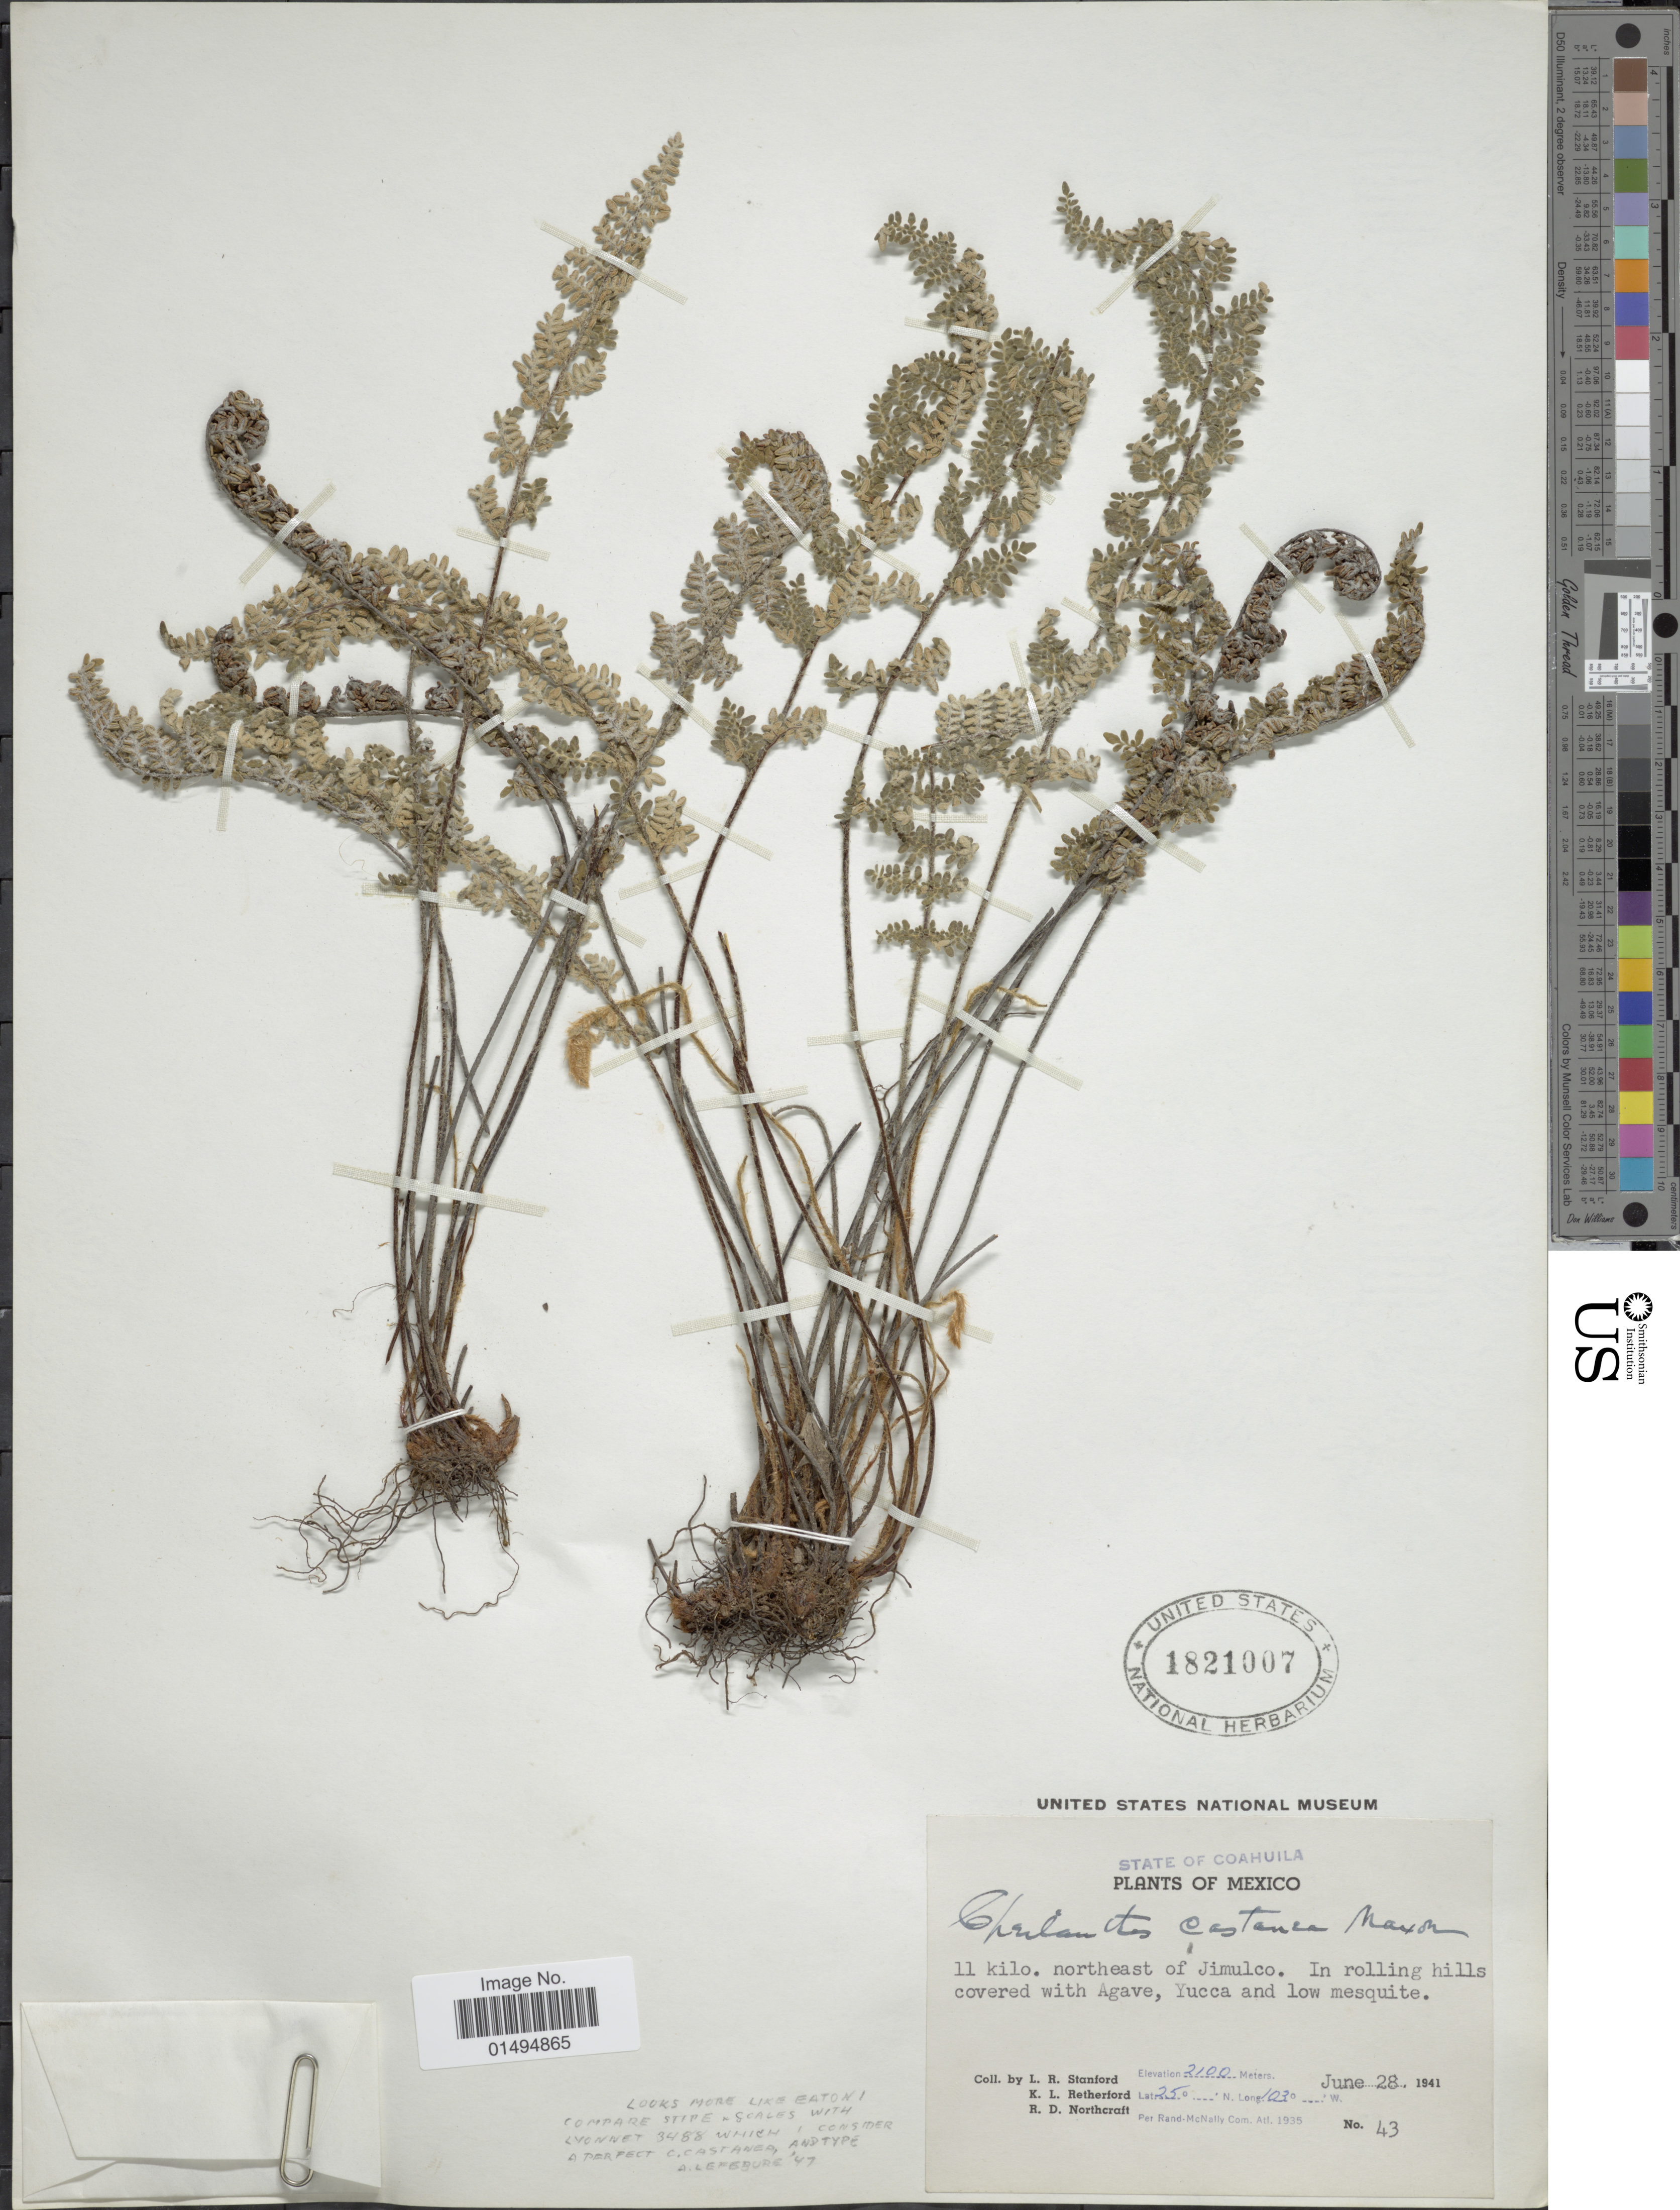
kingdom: Plantae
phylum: Tracheophyta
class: Polypodiopsida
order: Polypodiales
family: Pteridaceae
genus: Myriopteris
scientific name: Myriopteris rufa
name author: Fée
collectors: L. R. Stanford, K. Retherford & R. Northcraft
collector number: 43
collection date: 1941-06-28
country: Mexico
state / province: Coahuila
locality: State of Coahuila, 11 kilo. Northeast of Jimulco, In rolling hills covered with Agave, Yucca and low mesquite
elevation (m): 2100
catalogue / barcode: US 1821007